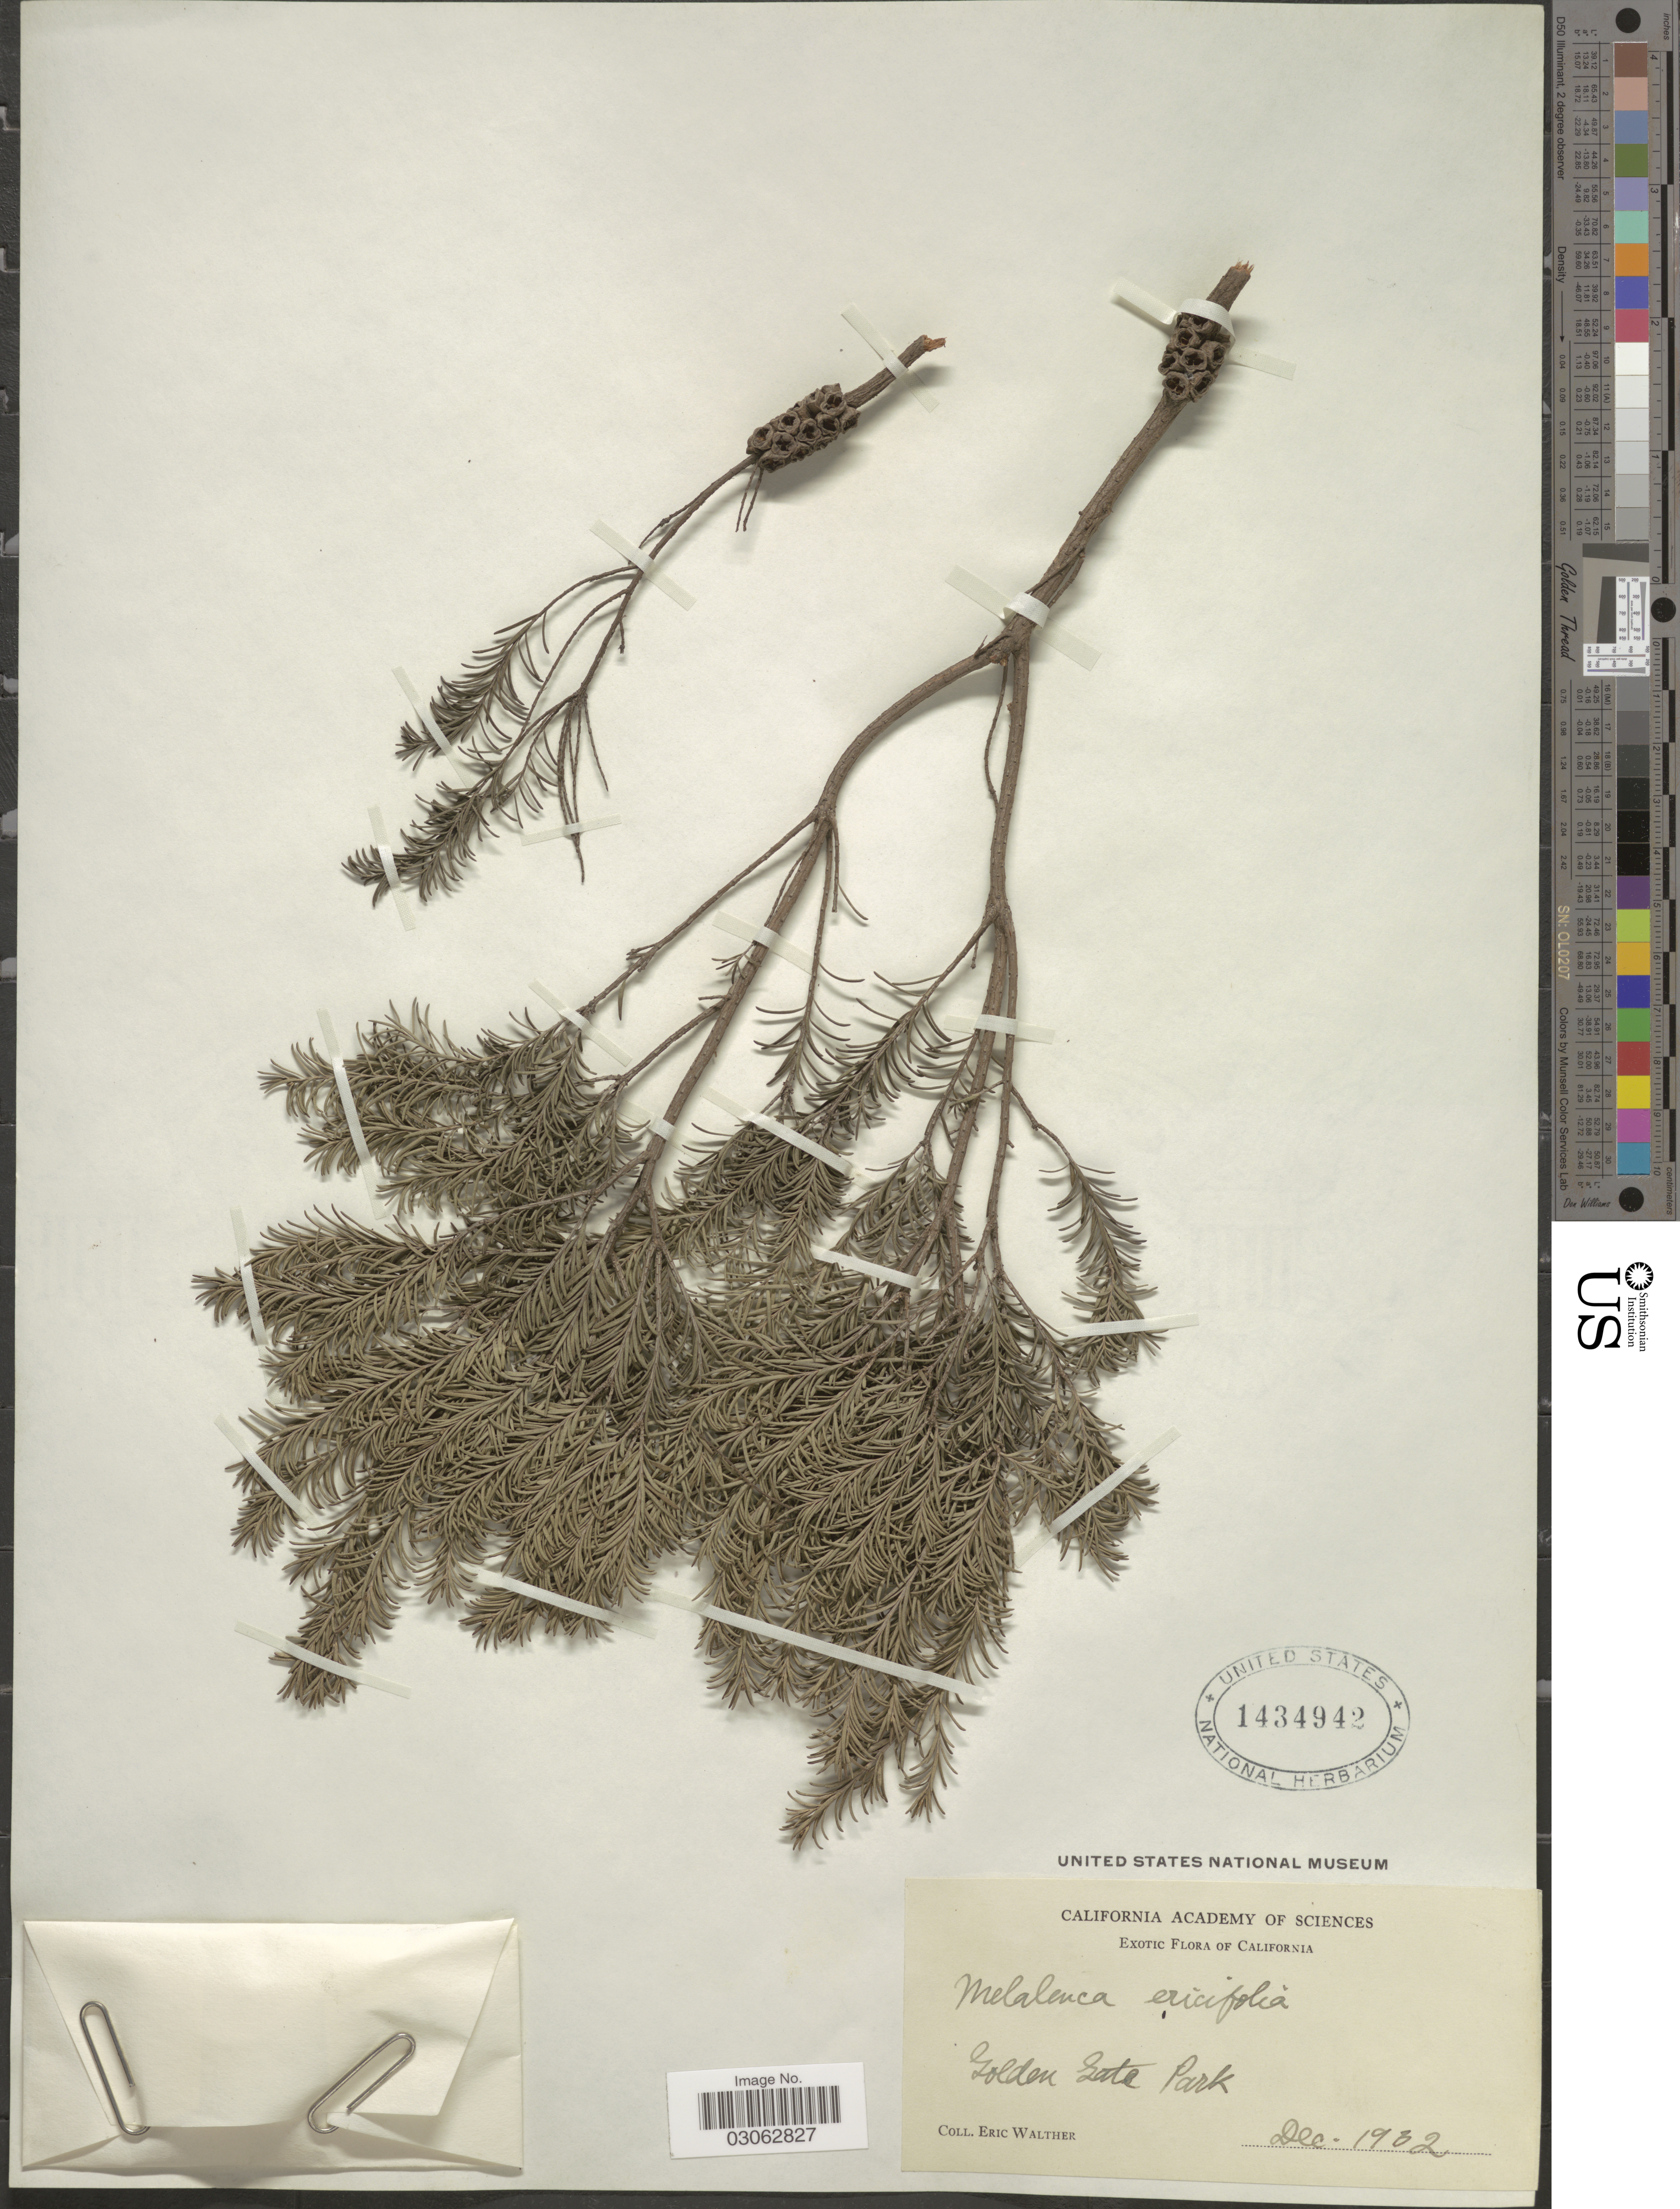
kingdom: Plantae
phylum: Tracheophyta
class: Magnoliopsida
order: Myrtales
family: Myrtaceae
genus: Melaleuca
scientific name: Melaleuca ericifolia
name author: Sm.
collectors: E. Walther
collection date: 1932-12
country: United States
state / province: California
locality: Golden Gate Park.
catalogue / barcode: US 1434942